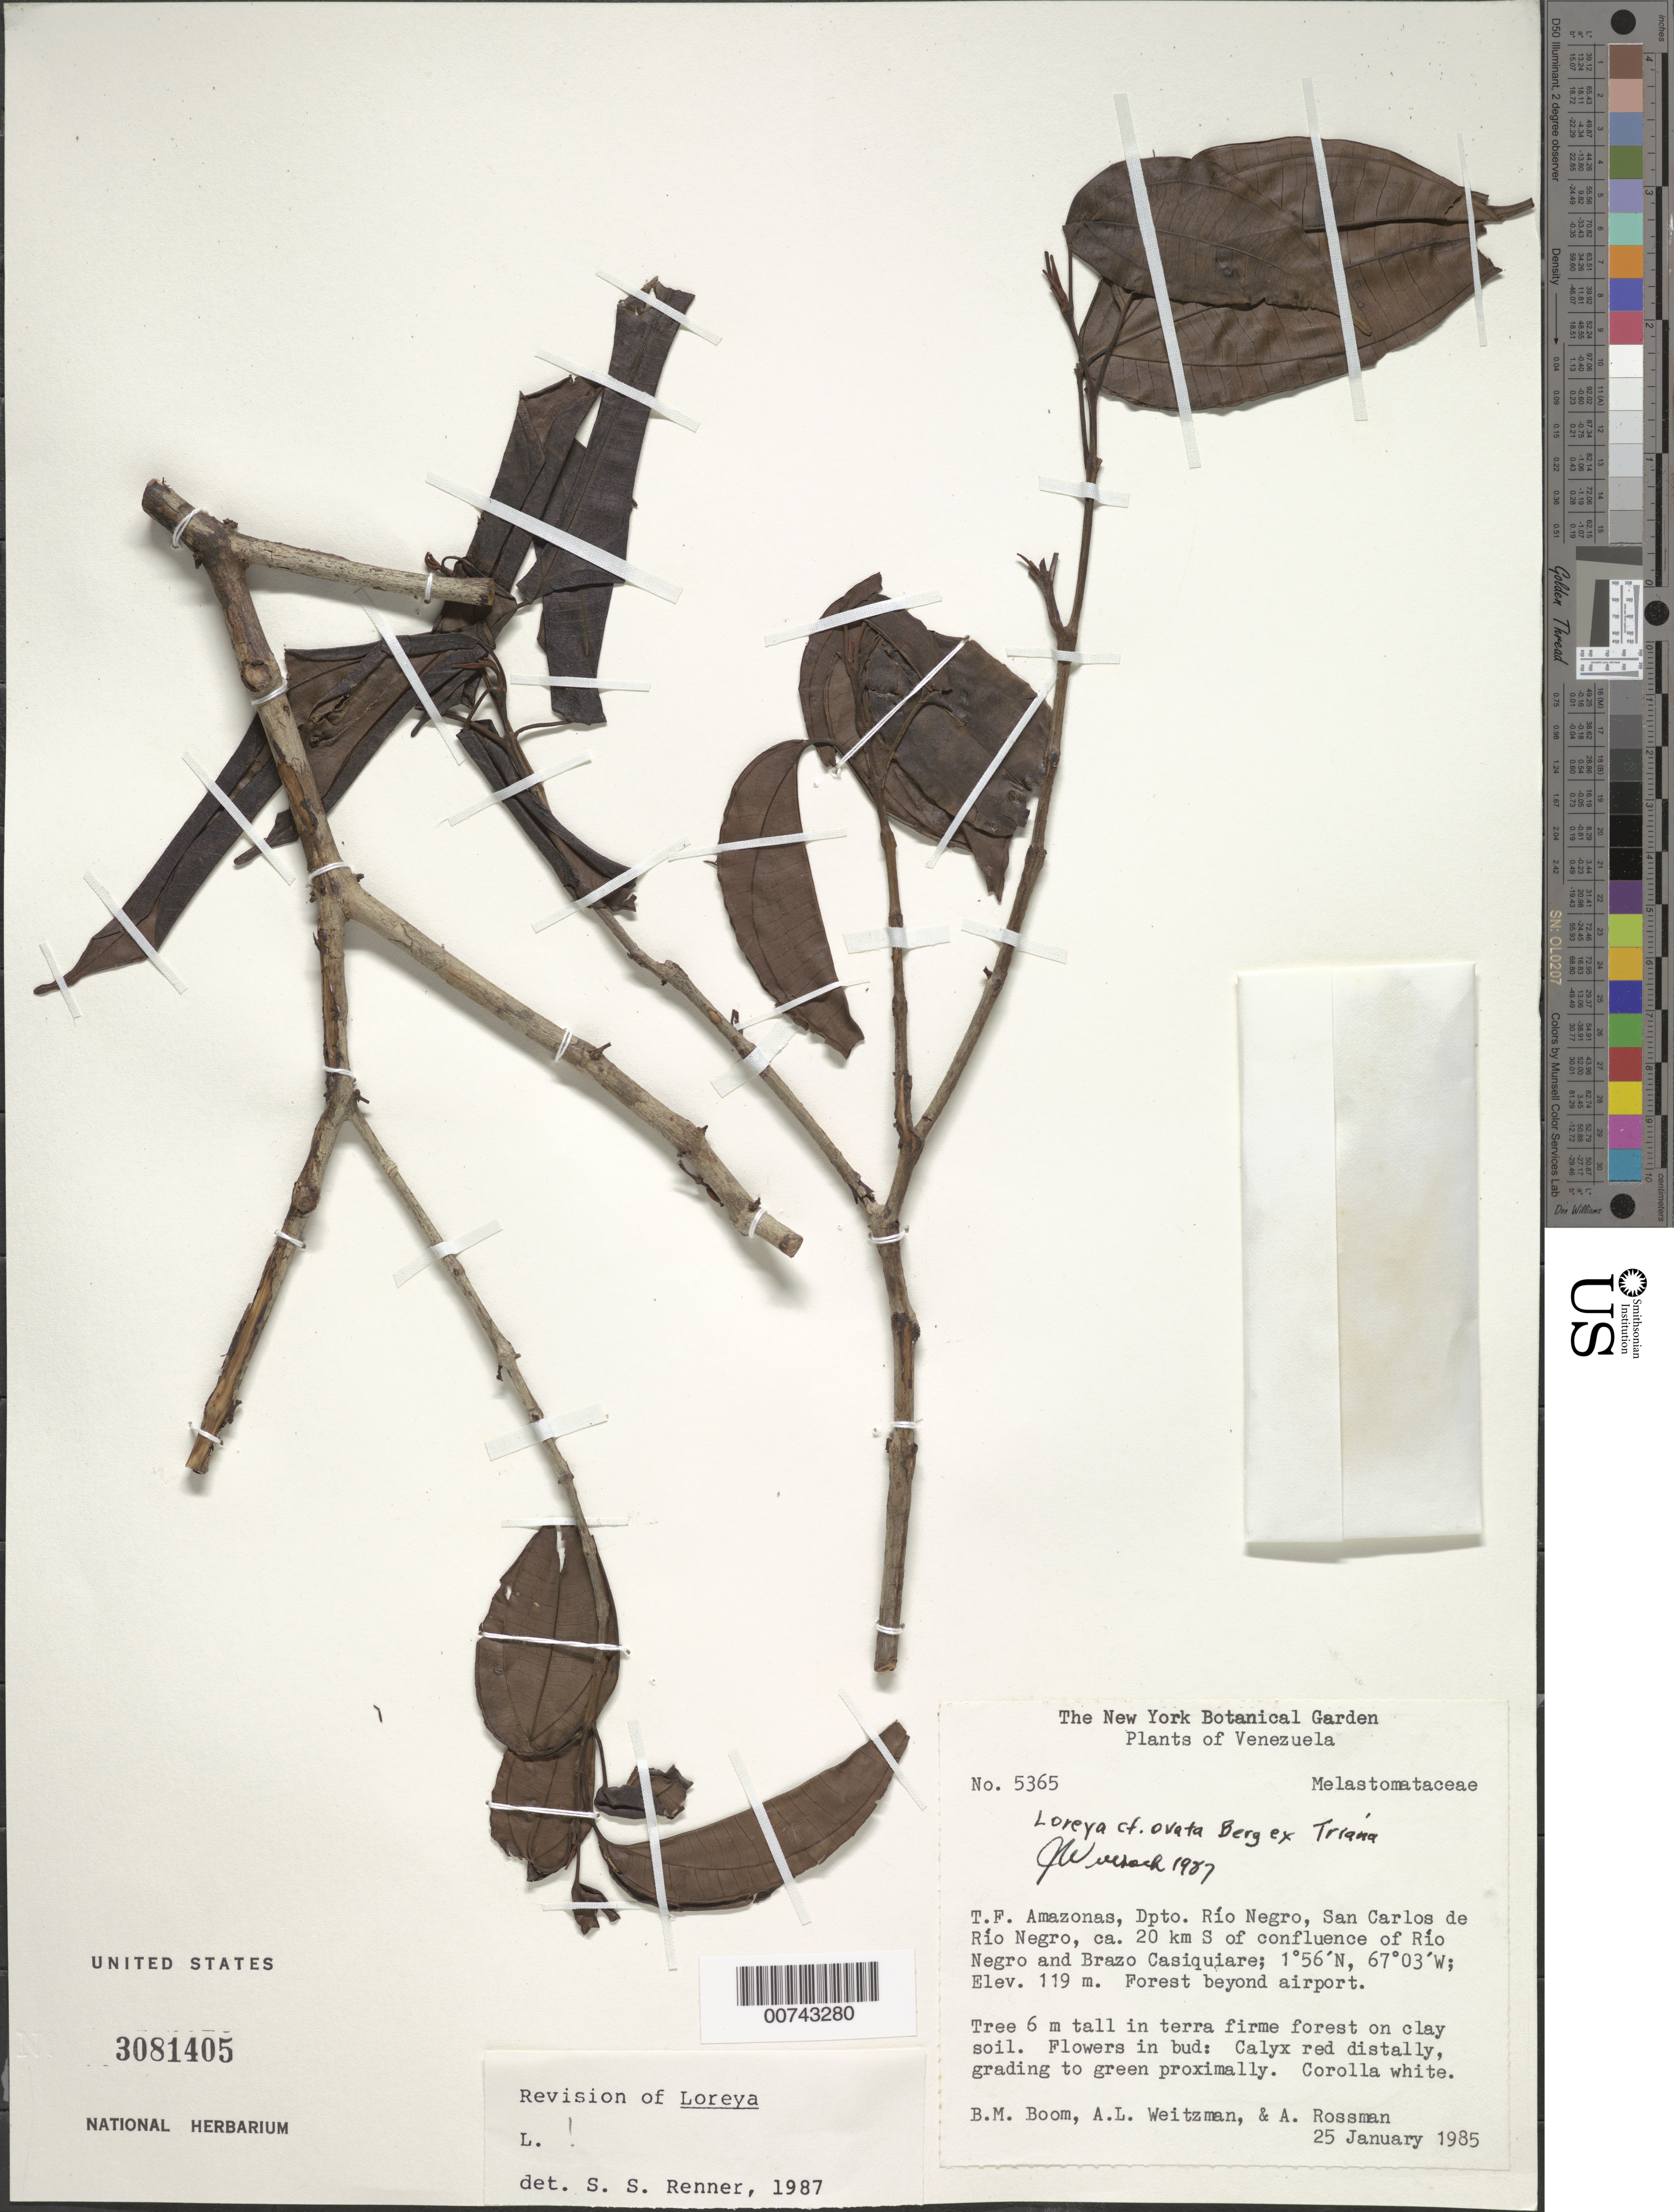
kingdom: Plantae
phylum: Tracheophyta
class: Magnoliopsida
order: Myrtales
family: Melastomataceae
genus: Bellucia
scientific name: Bellucia ovata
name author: (O. Berg ex Triana) Penneys et al.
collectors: B. M. Boom, A. L. Weitzman & A. Rossman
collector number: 5365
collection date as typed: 25-Jan-85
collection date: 1985-01-25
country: Venezuela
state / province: Amazonas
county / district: Río Negro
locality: San Carlos de Río Negro, ca. 20 km S of confl. of Río Negro and Brazo Casiquiare; beyond airport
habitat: Terra firma forest on clay soil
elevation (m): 119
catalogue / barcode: US 3081405